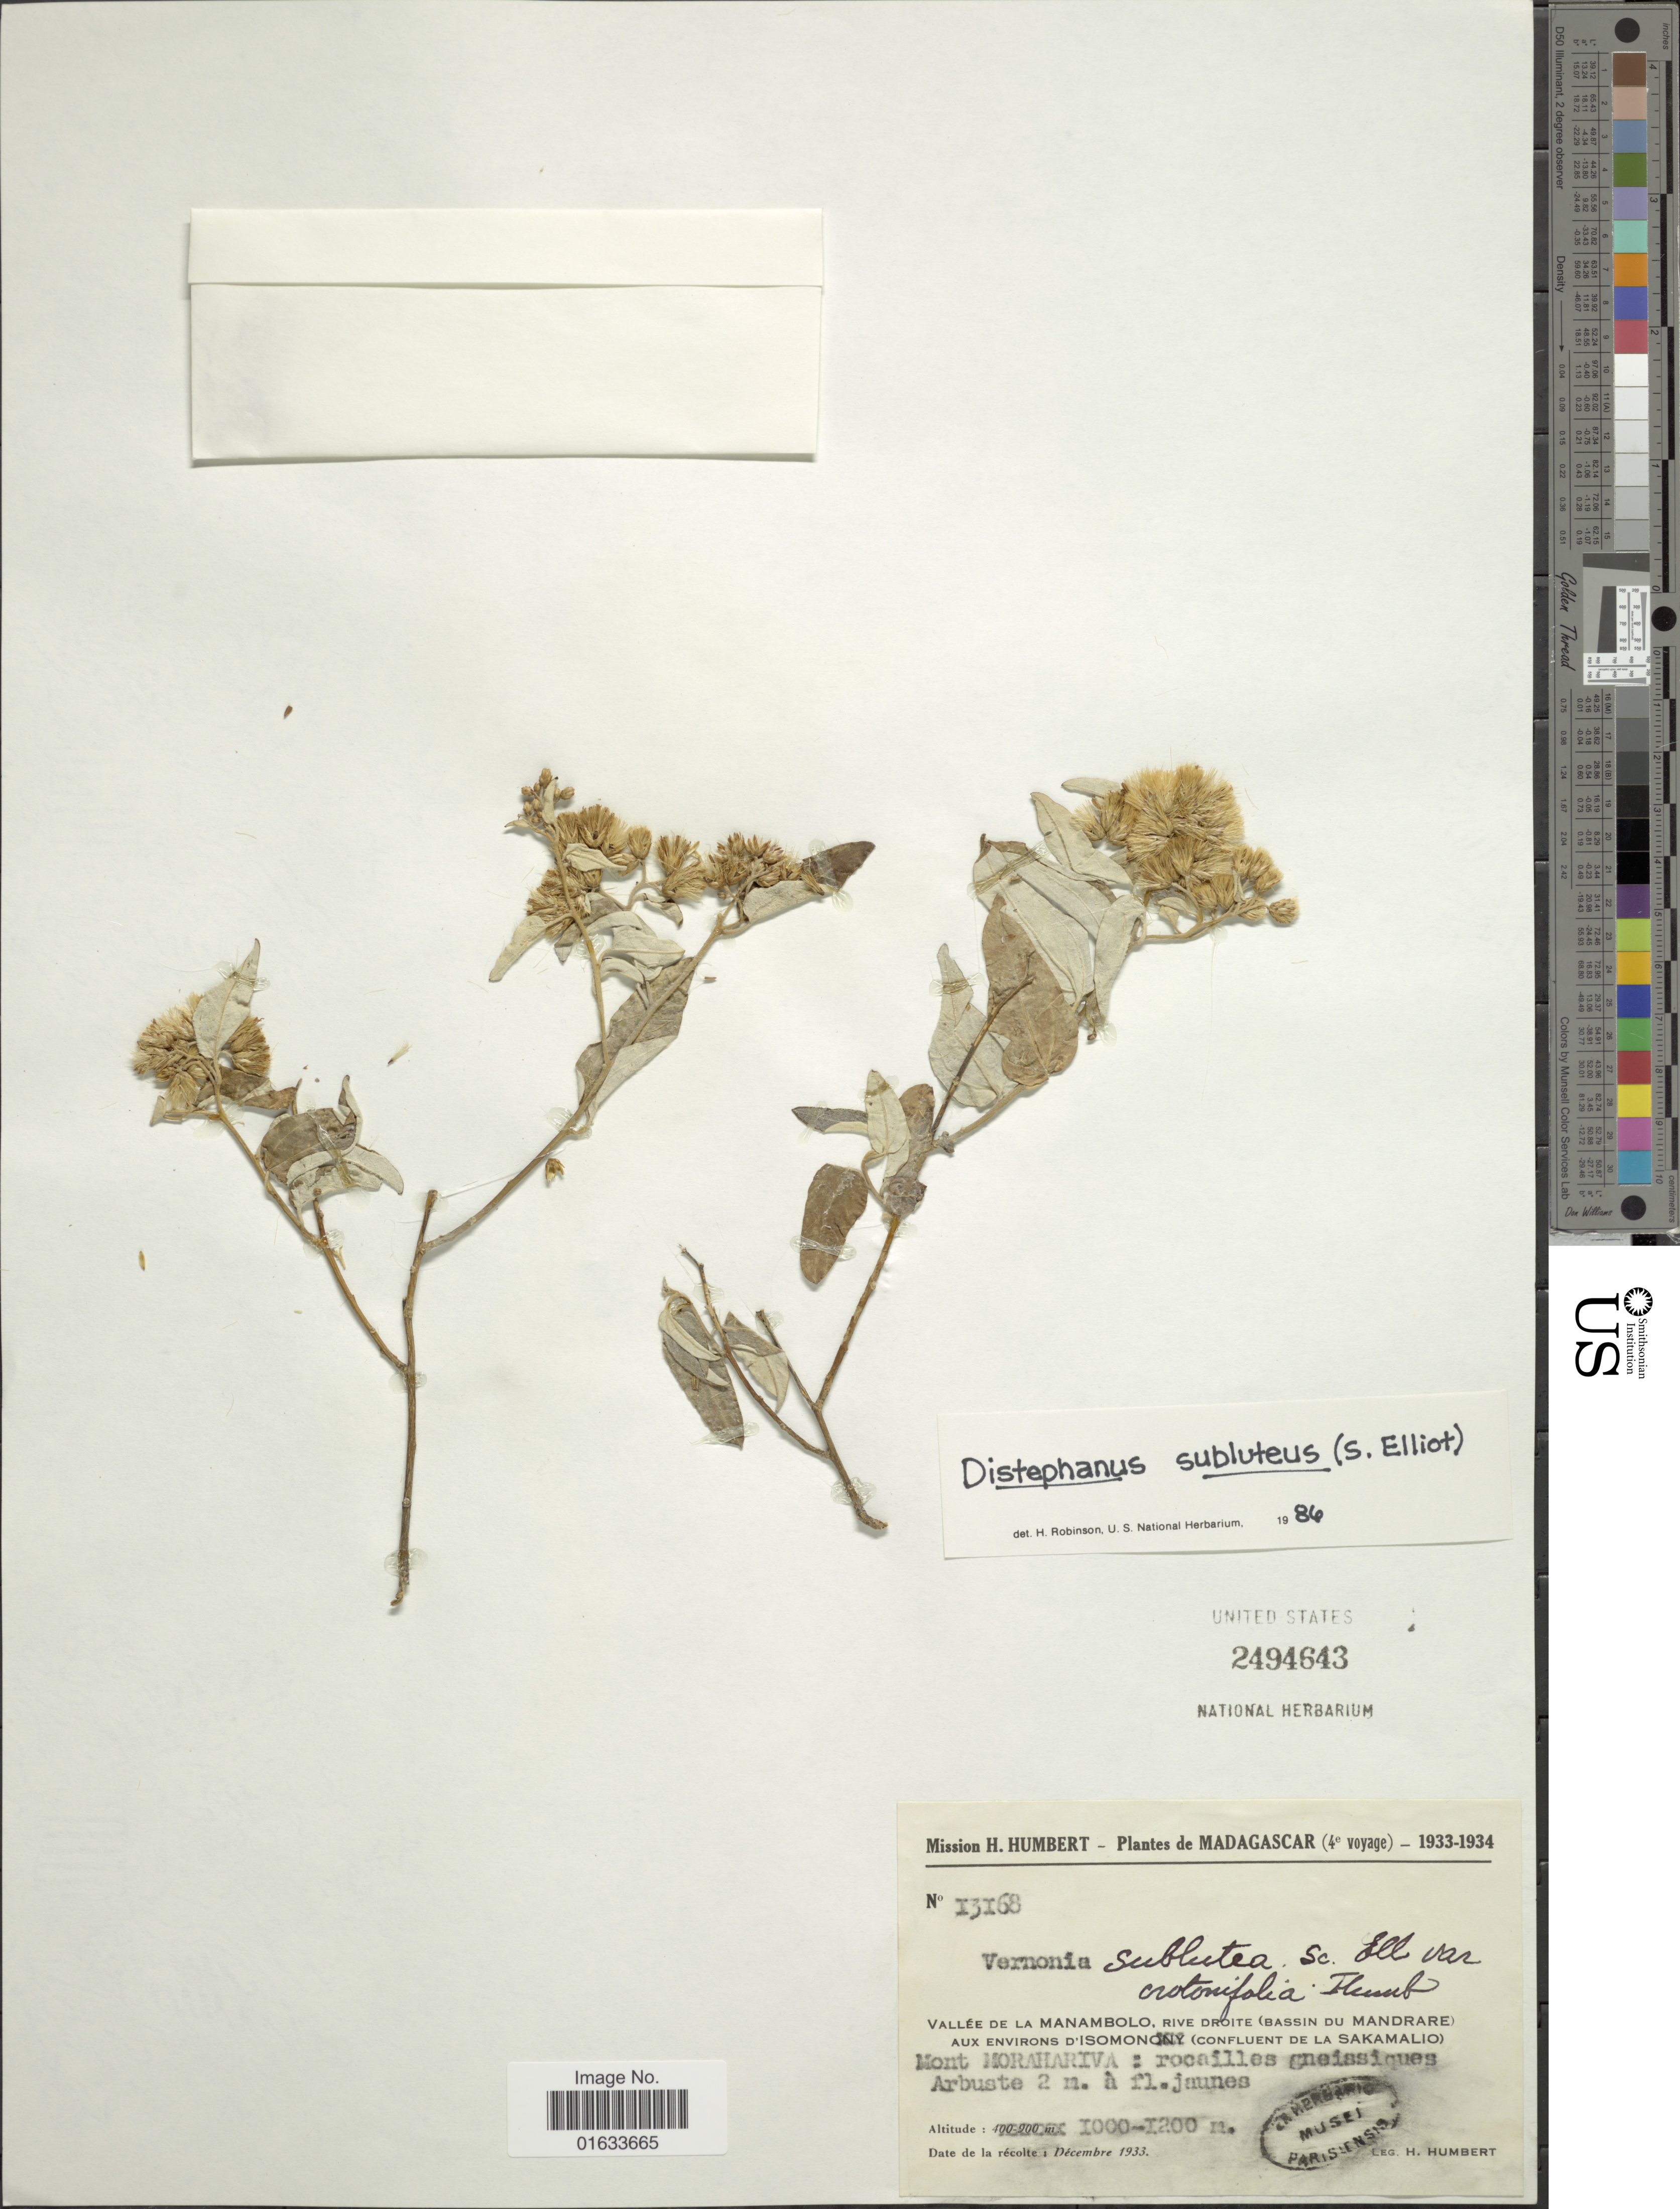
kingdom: Plantae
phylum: Tracheophyta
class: Magnoliopsida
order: Asterales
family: Asteraceae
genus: Distephanus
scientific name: Distephanus subluteus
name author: (Scott Elliot) H. Rob. & B. Kahn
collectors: H. Humbert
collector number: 13168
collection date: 1933-12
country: Madagascar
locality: Vallée de la Manambolo, rive droite (bassin du Mandrare) aux environs d'Isomonony (confluent de la Sakamalio). Mont Morahariva: rocailles gneissiques.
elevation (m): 1000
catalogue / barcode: US 2494643